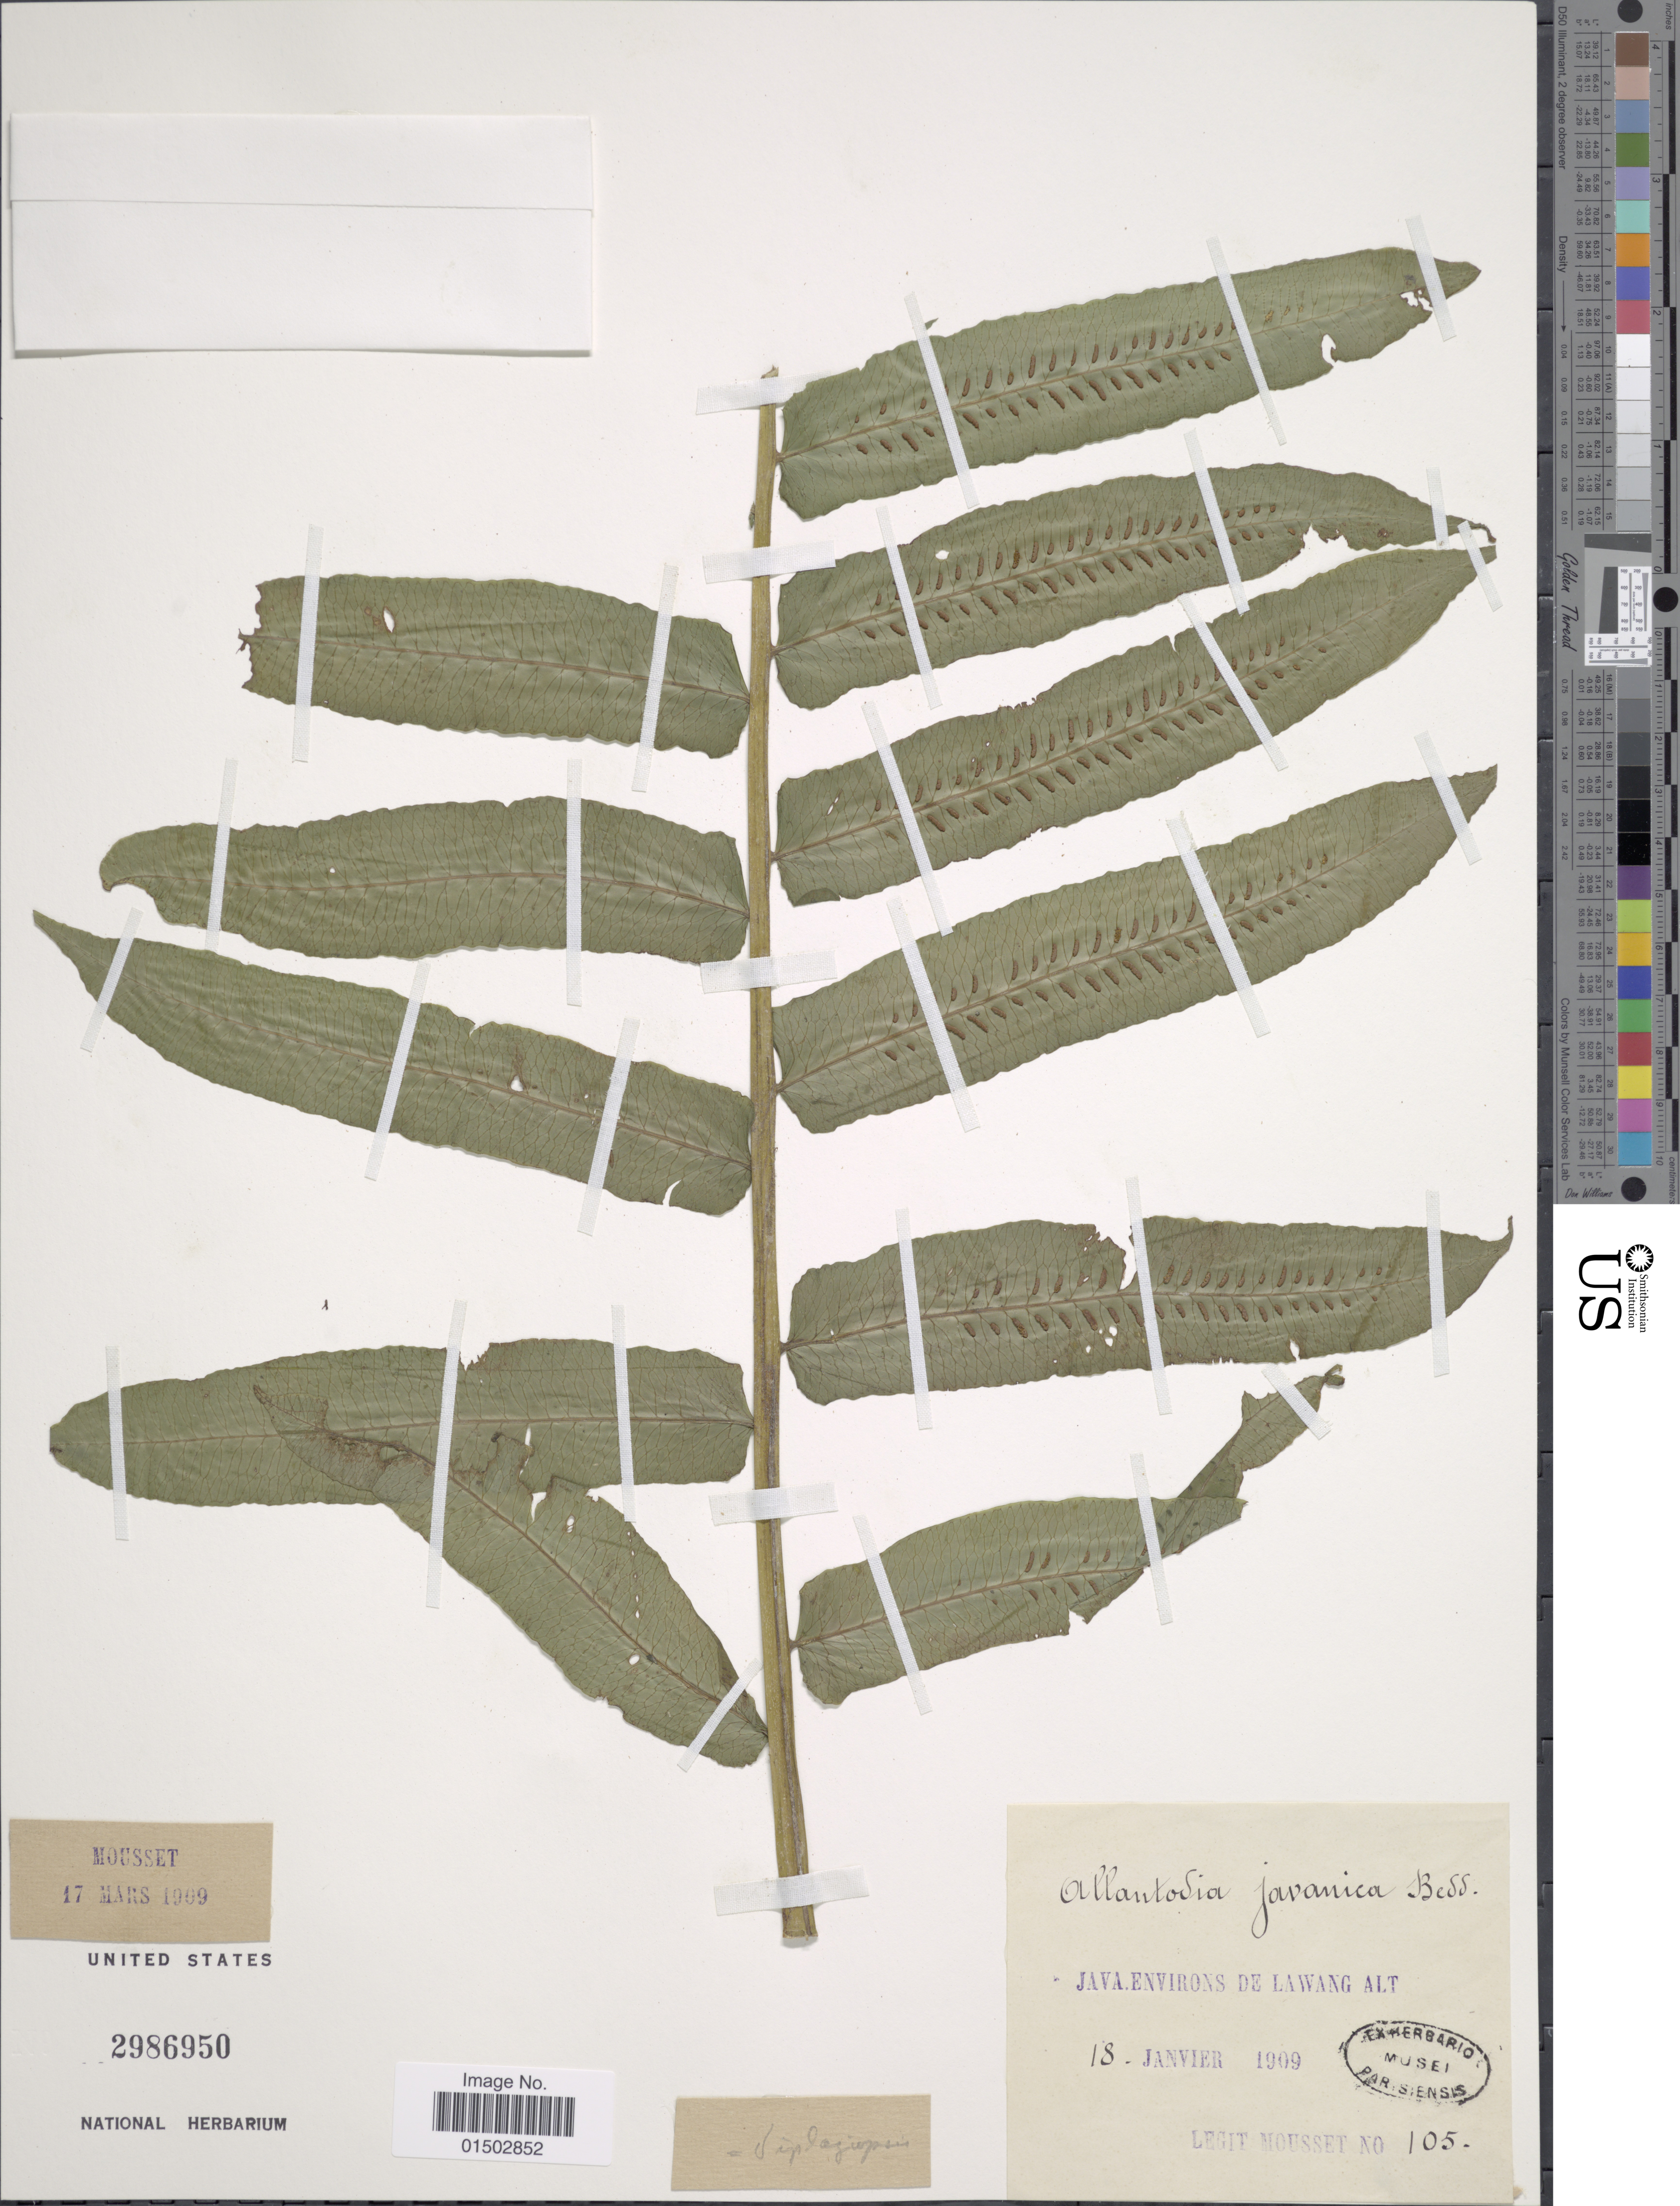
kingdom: Plantae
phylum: Tracheophyta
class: Polypodiopsida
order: Polypodiales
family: Diplaziopsidaceae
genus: Diplaziopsis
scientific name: Diplaziopsis javanica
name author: (Blume) C. Chr.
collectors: Mousset, --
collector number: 105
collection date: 1909-01-18/1909-03-17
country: Indonesia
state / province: Java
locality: Environs De Lawang Alt.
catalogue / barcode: US 2986950